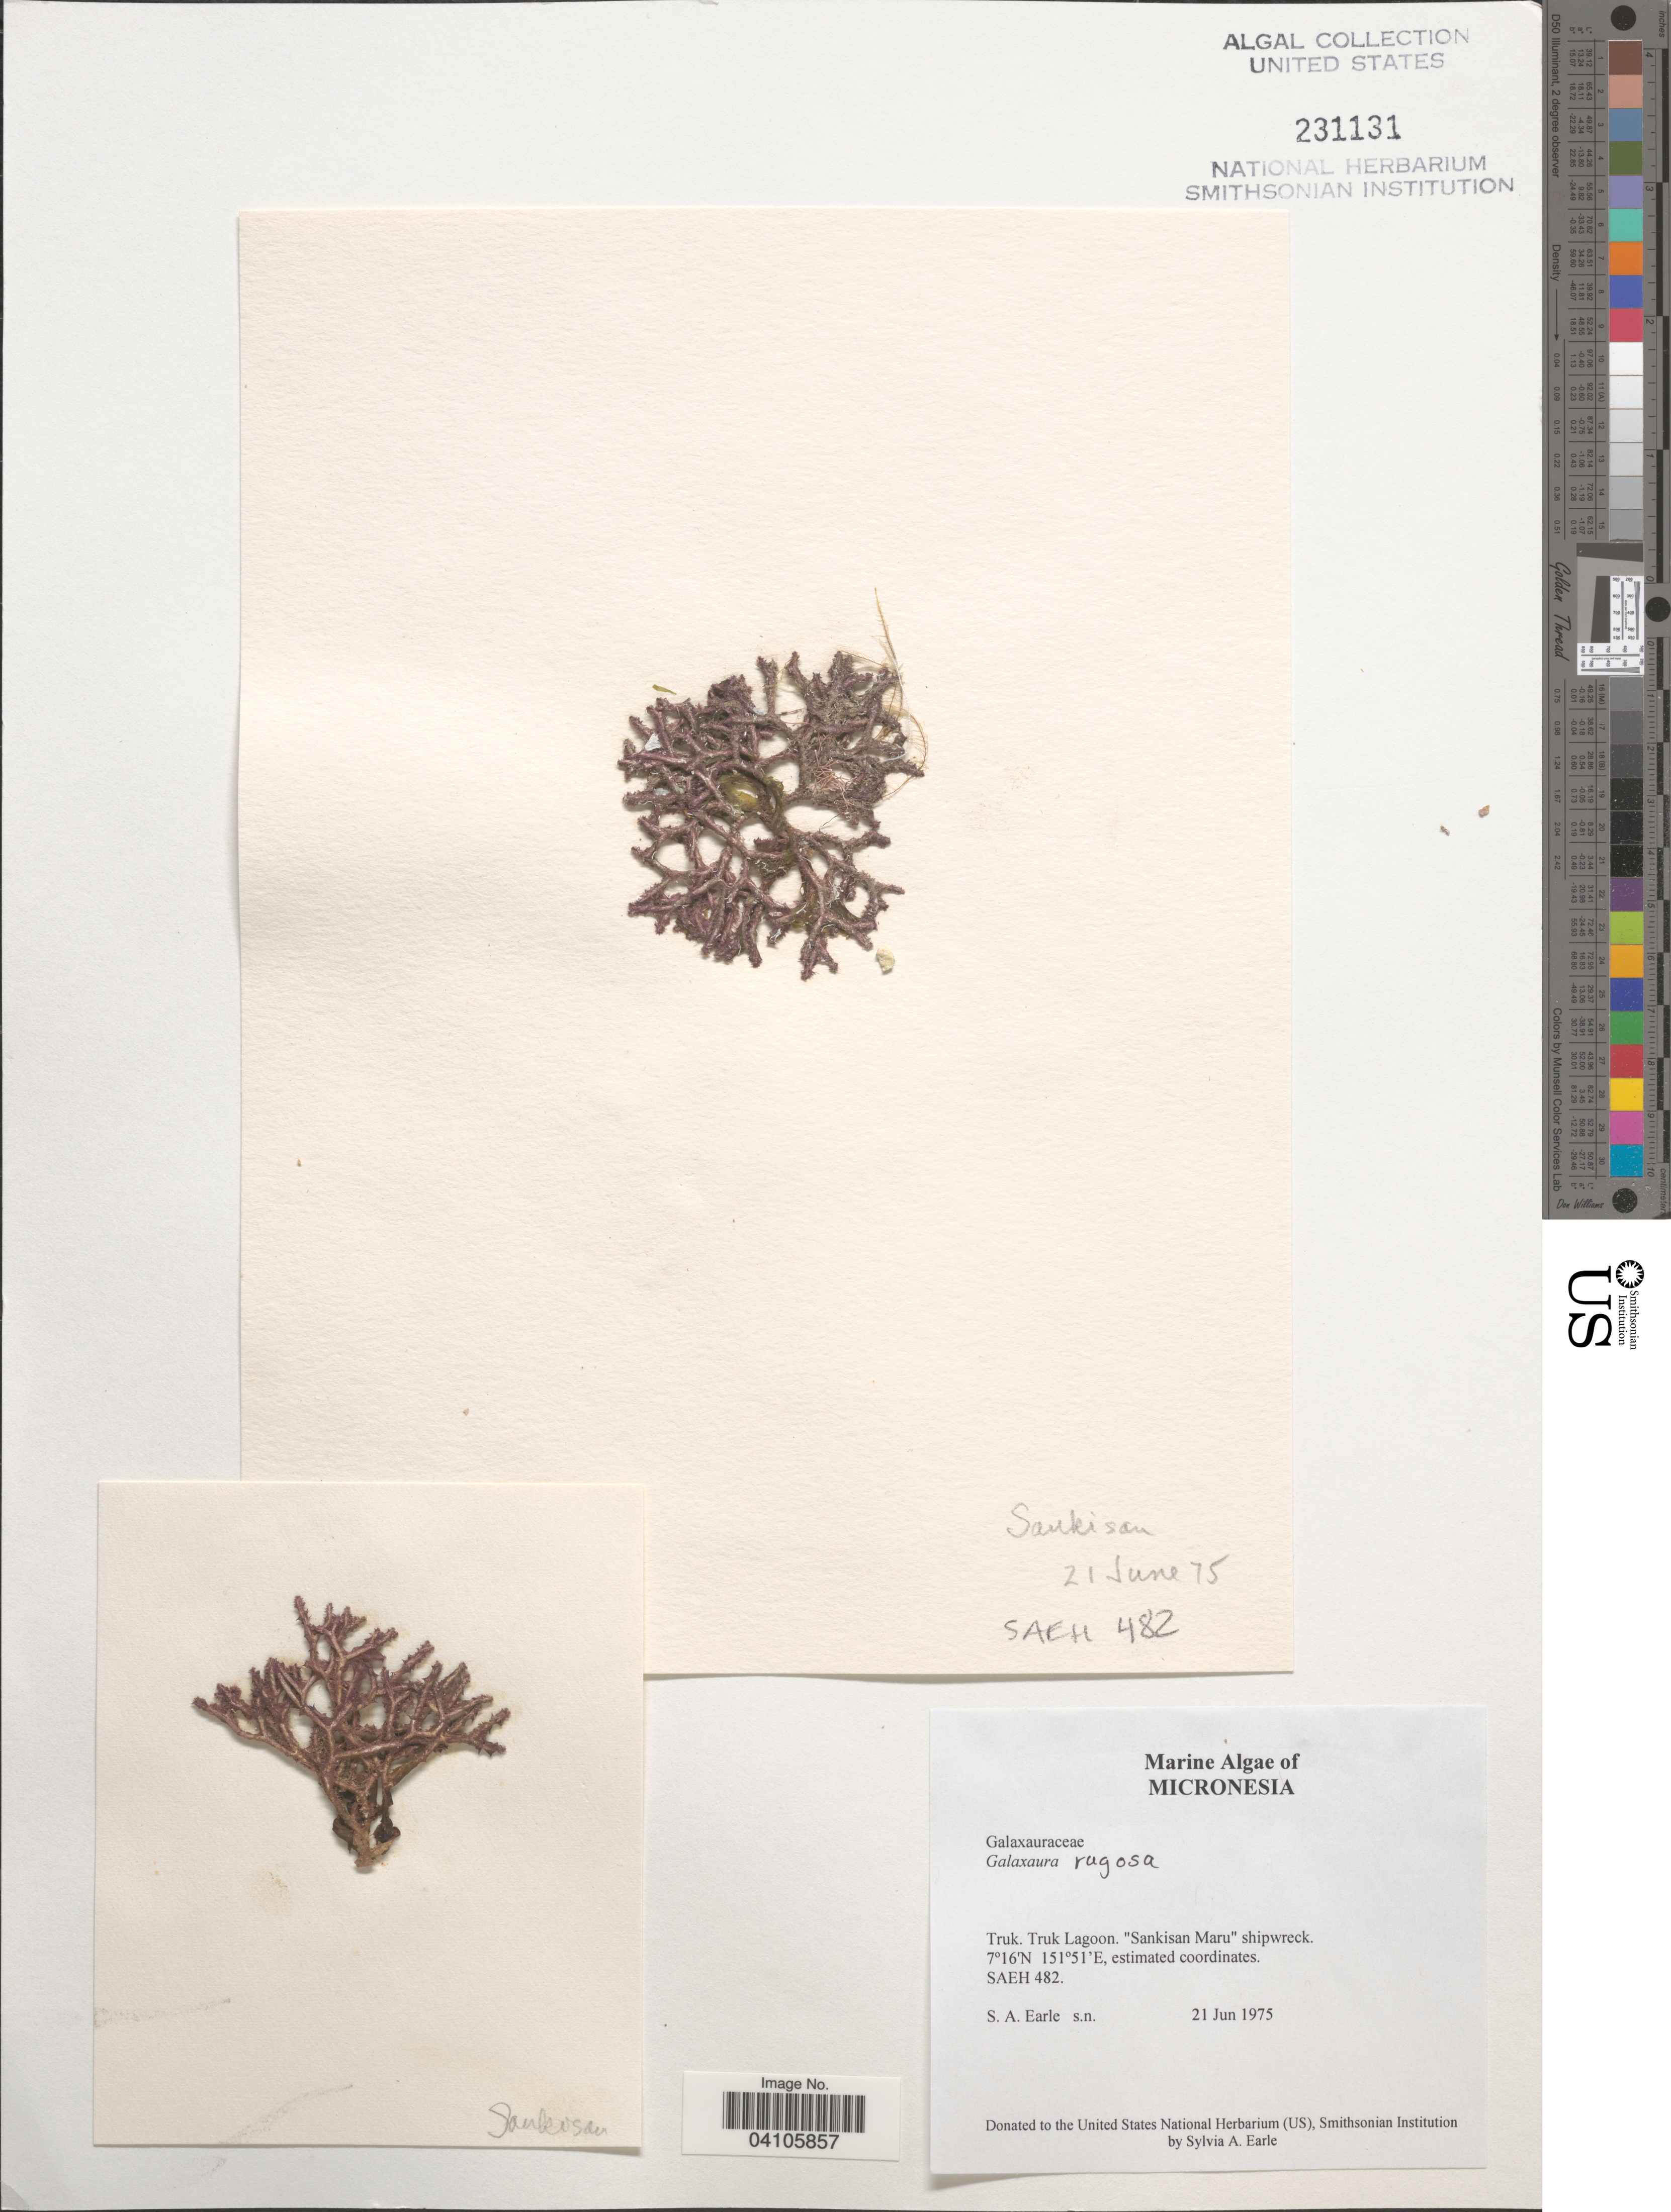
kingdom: Plantae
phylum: Rhodophyta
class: Florideophyceae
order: Nemaliales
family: Galaxauraceae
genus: Galaxaura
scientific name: Galaxaura rugosa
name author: (Ellis & Sol.) J.V.Lamouroux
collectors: S. A. Earle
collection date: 1975-06-21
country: Micronesia, Federated States of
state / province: Truk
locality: Truk Lagoon. "Sankisan Maru" shipwreck.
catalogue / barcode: US 231131